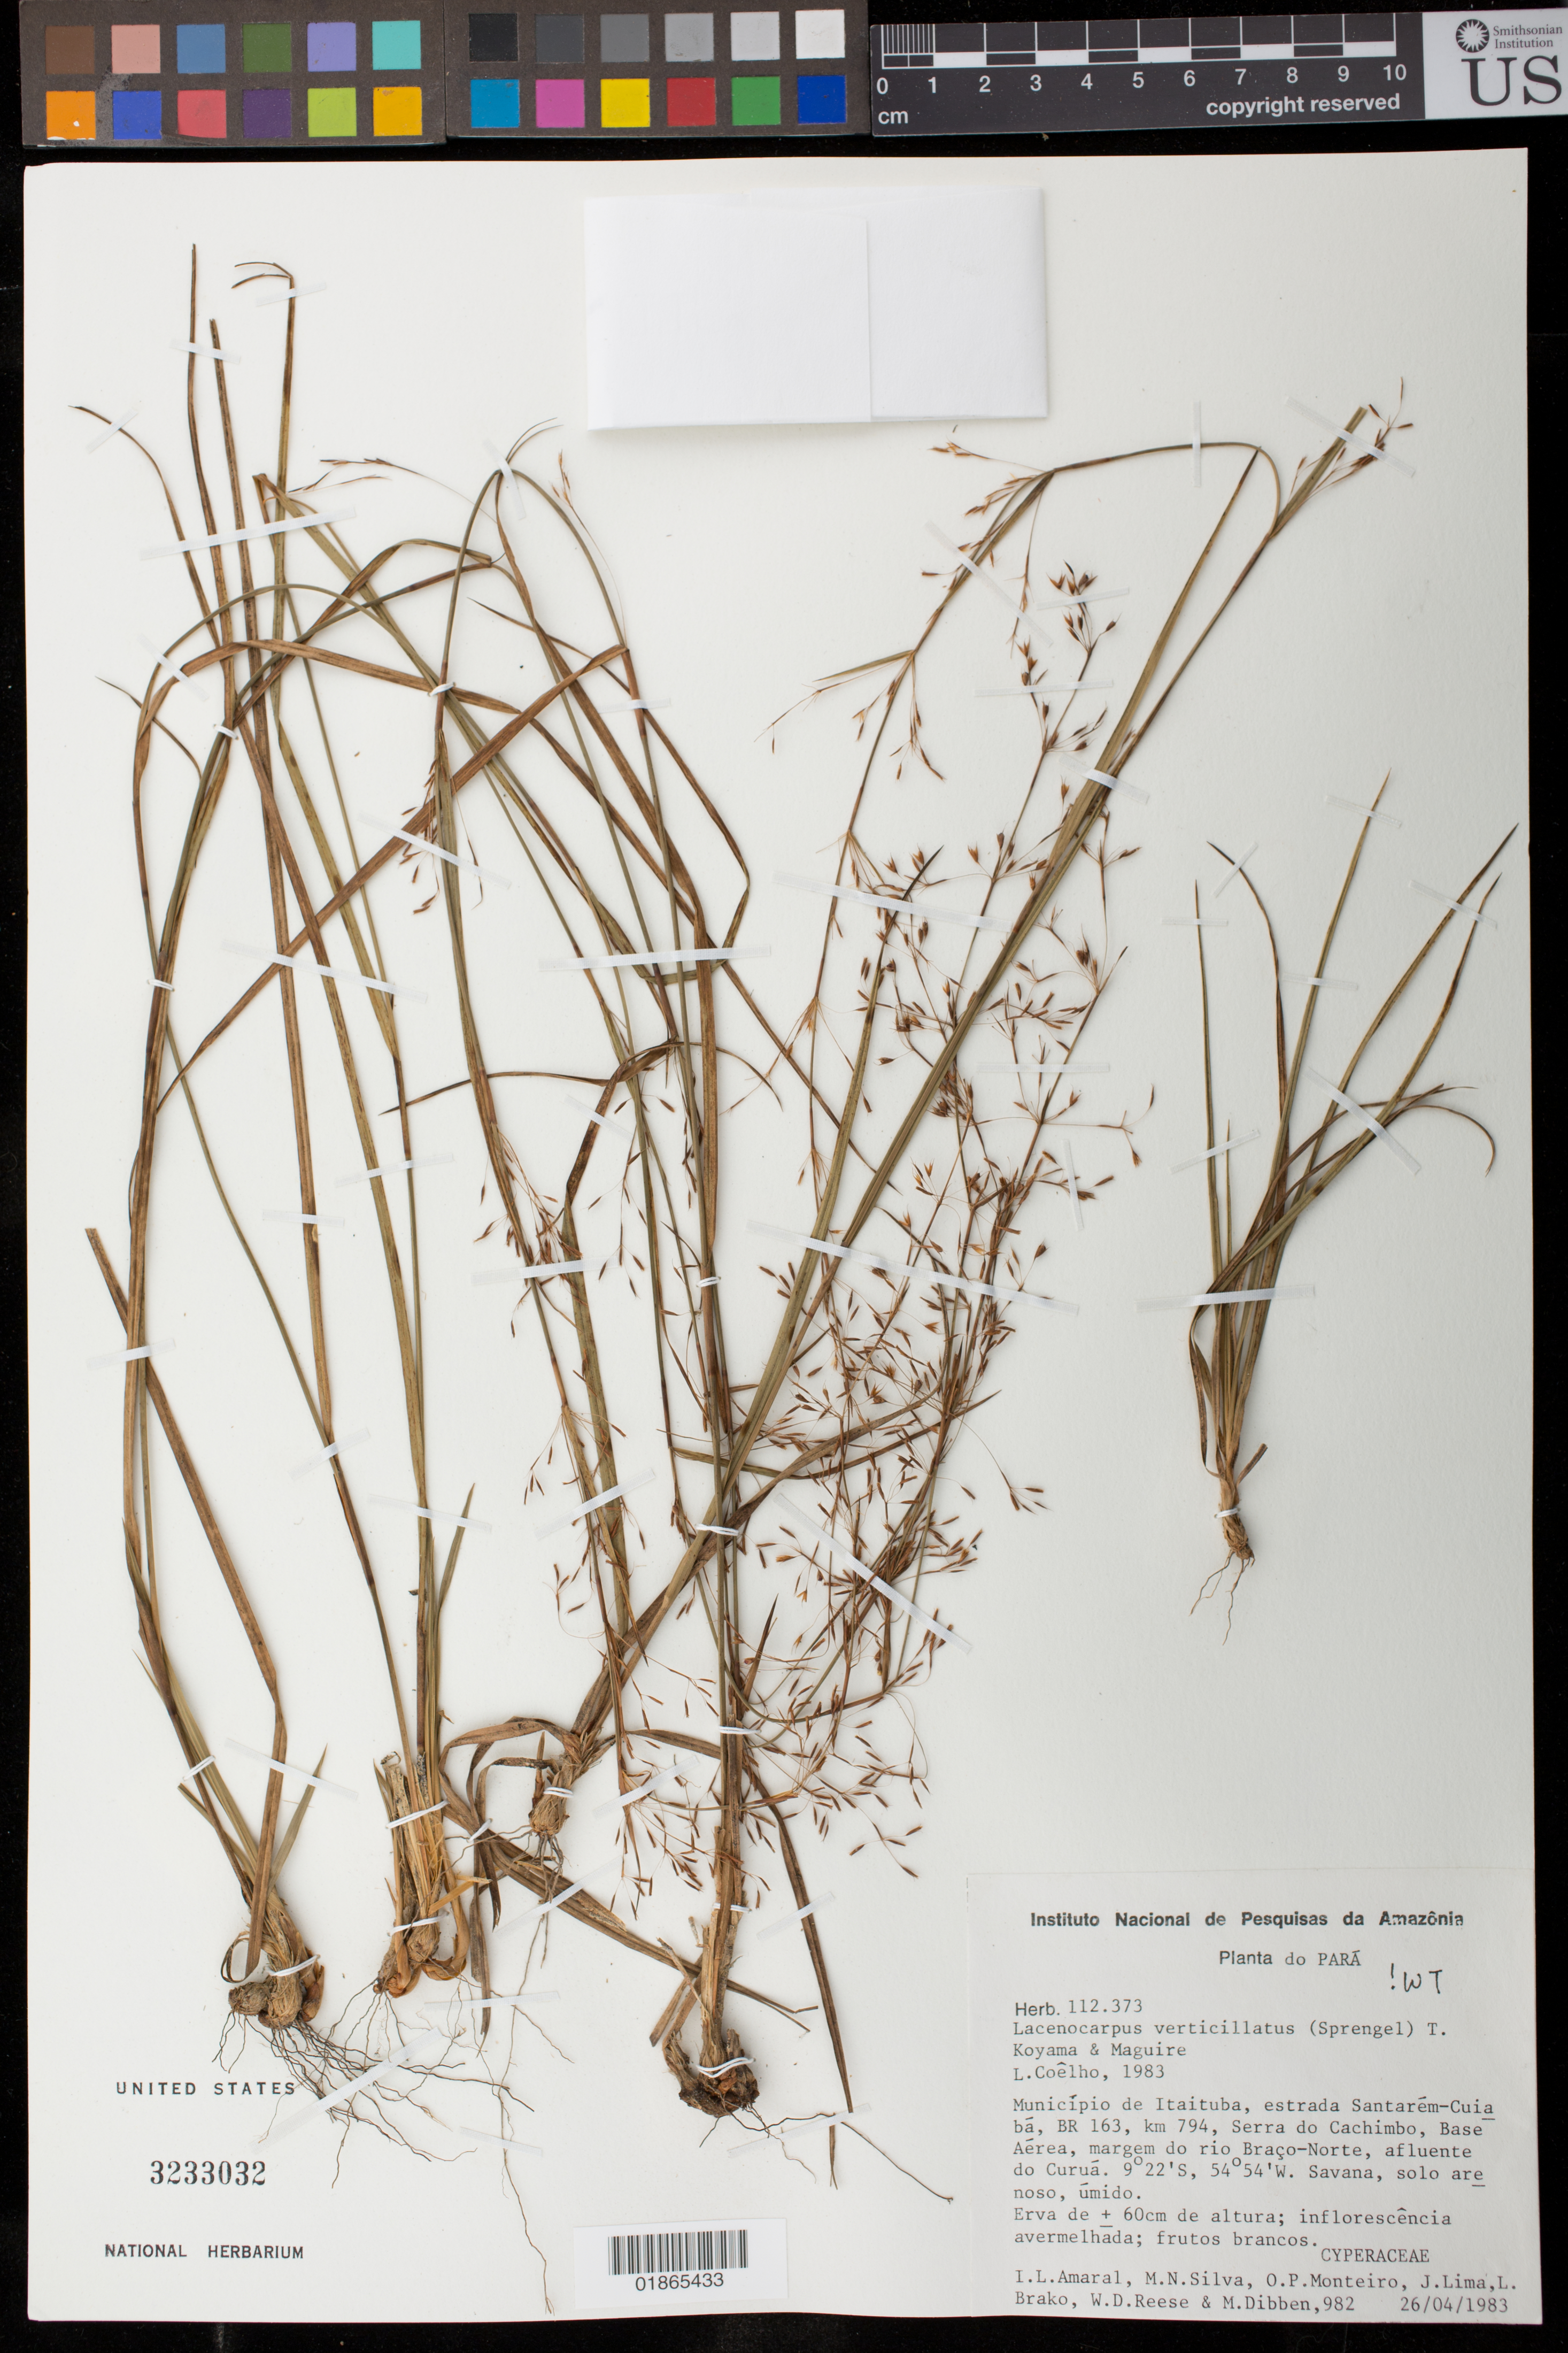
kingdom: Plantae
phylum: Tracheophyta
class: Liliopsida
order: Poales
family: Cyperaceae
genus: Cryptangium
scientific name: Cryptangium verticillatum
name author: (Spreng.) Vitta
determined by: Strong, Mark T., (BOT), Smithsonian Institution - National Museum of Natural History (UNITED STATES)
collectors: I. L. Amaral, M. N. Silva, O. P. Monteiro, J. Lima, L. Brako, W. Reese & M. Dibben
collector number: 982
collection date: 1983-04-26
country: Brazil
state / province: Pará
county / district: Itaituba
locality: Municipio de Itaituba, estrada Santarém-Cuiabá, BR 163, km 794, Serra do Cachimbo, Base Aérea, margem do rio Braço-Norte, afluente do Curuá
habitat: Savana, solo arenoso, umido.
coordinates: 9 22 S, 54 54 W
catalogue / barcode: US 3233032